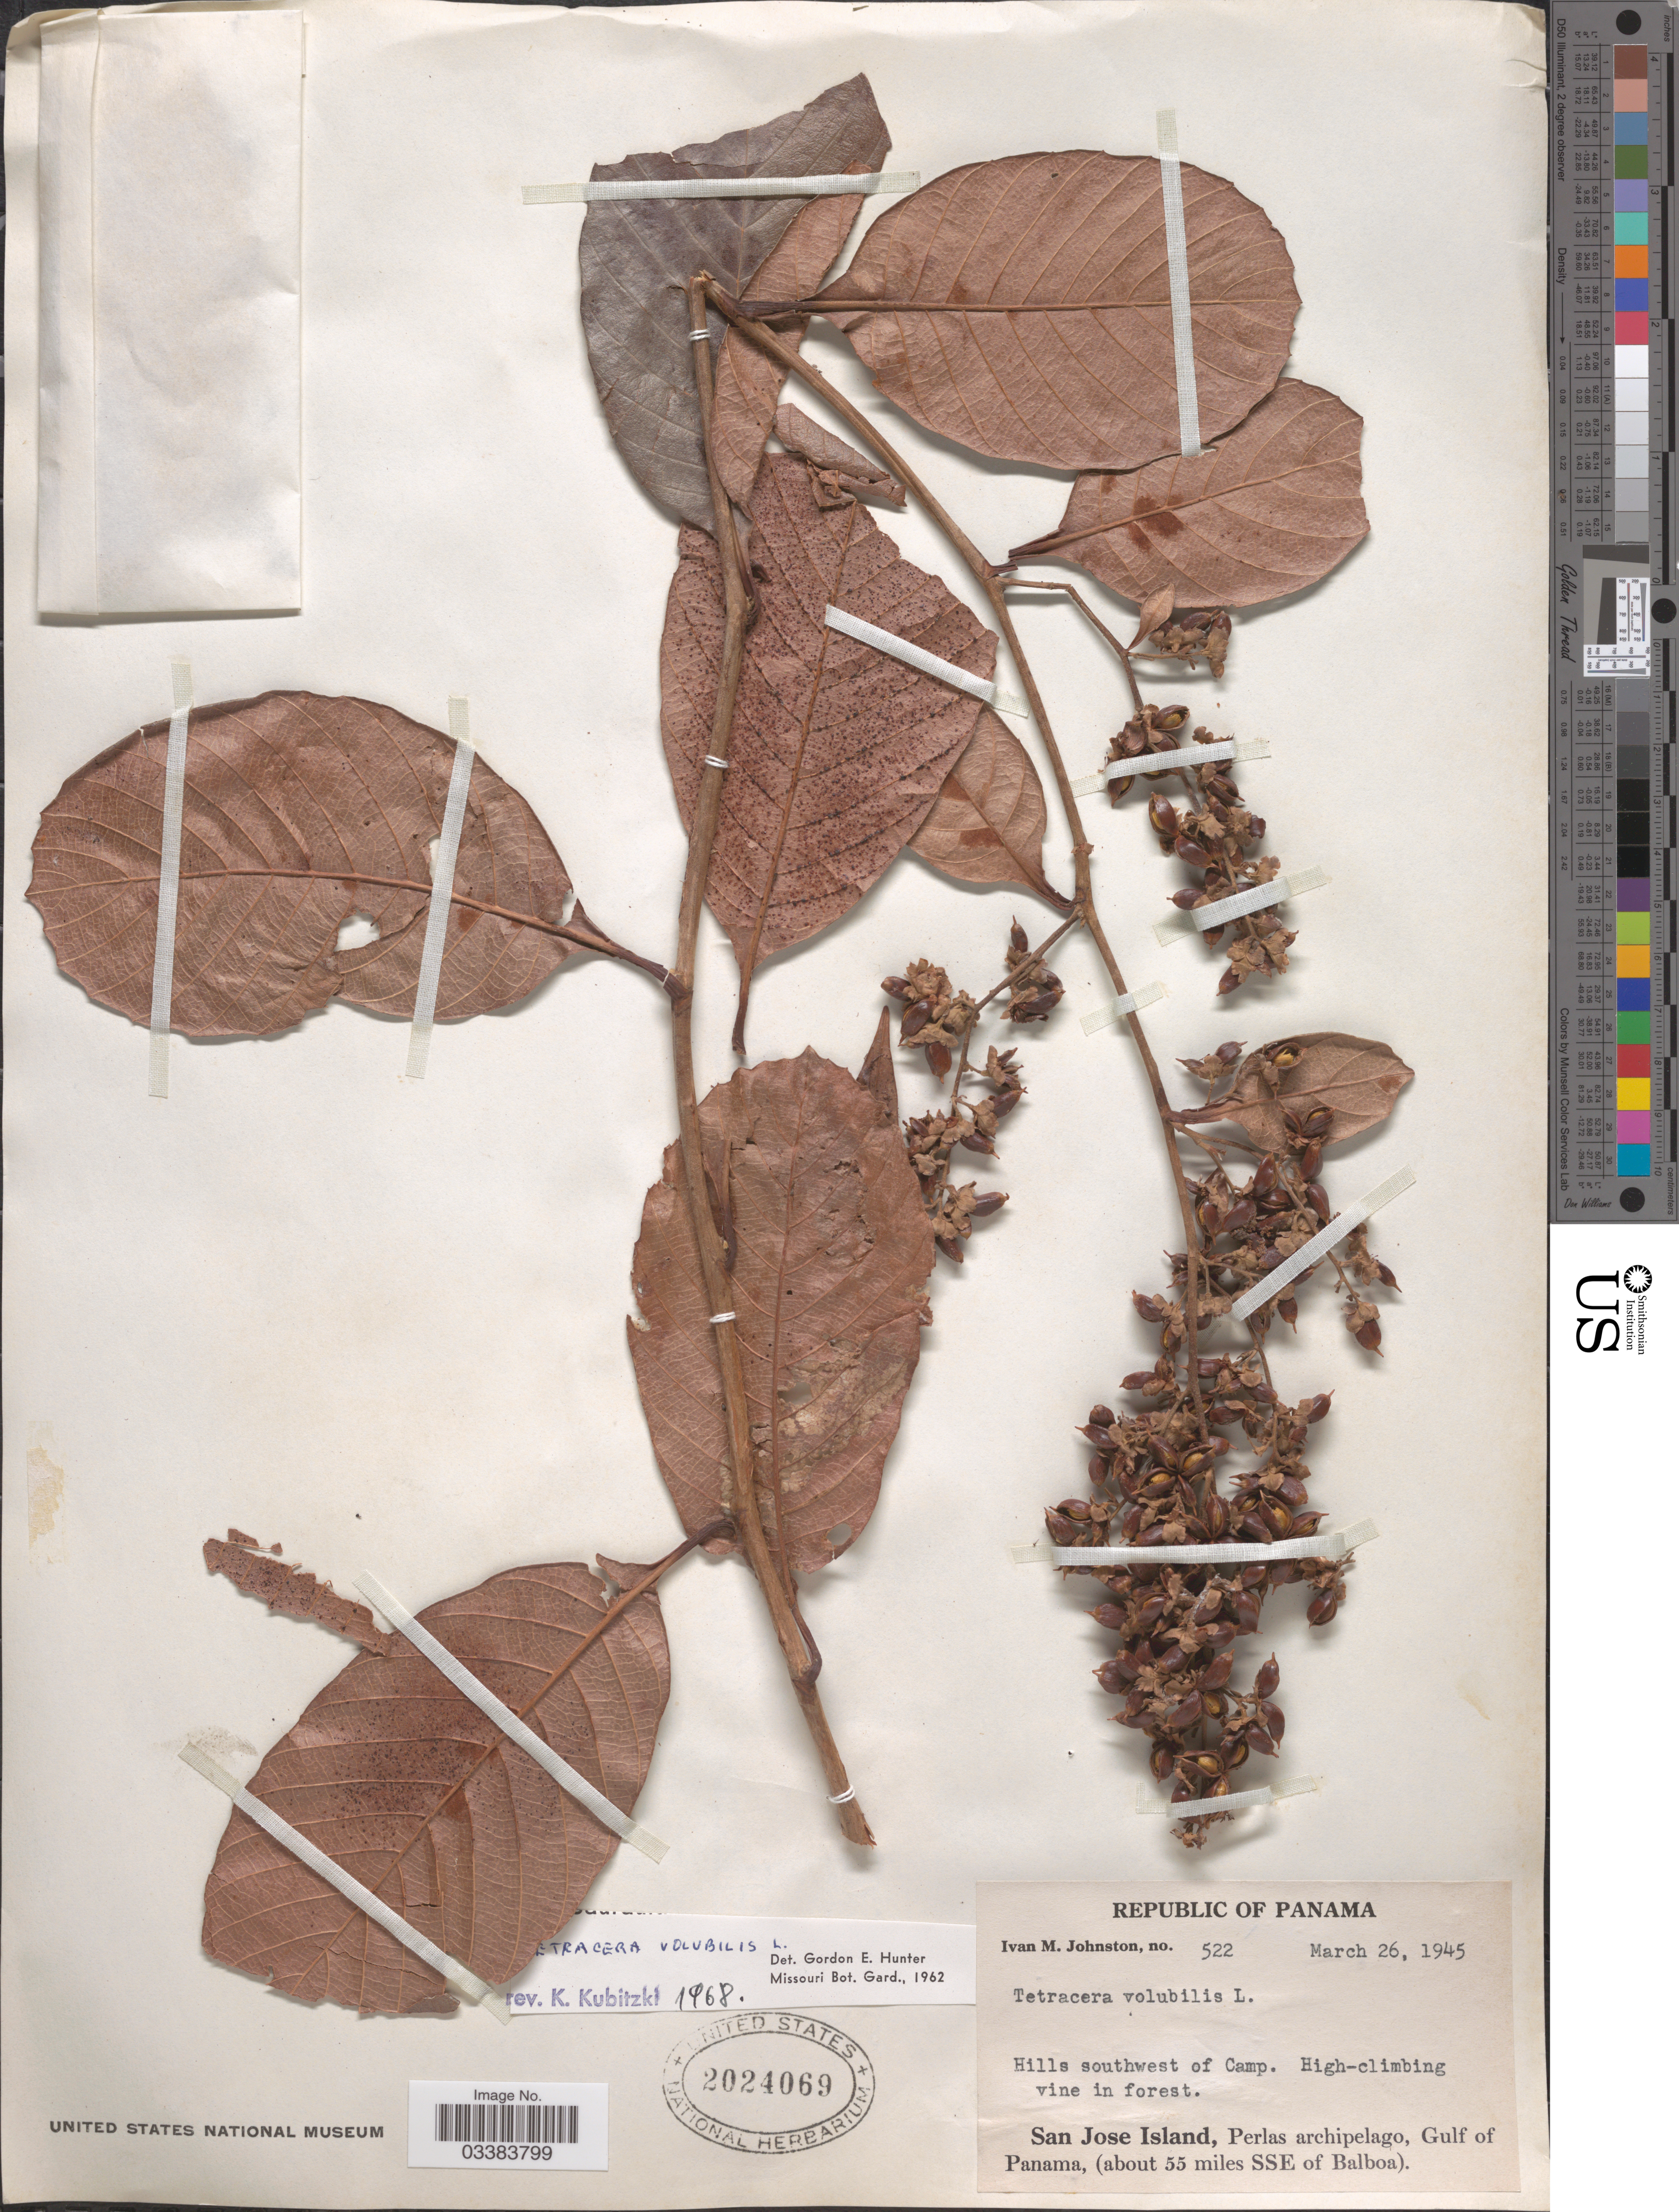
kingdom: Plantae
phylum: Tracheophyta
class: Magnoliopsida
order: Dilleniales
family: Dilleniaceae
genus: Tetracera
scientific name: Tetracera volubilis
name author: L.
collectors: I.M. Johnston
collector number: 522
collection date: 1945-03-26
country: Panama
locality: Hills southwest of Camp. San Jose Island, Perlas archipelago, Gulf of Panama, (about 55 miles SSE of Balboa).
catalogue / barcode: US 2024069